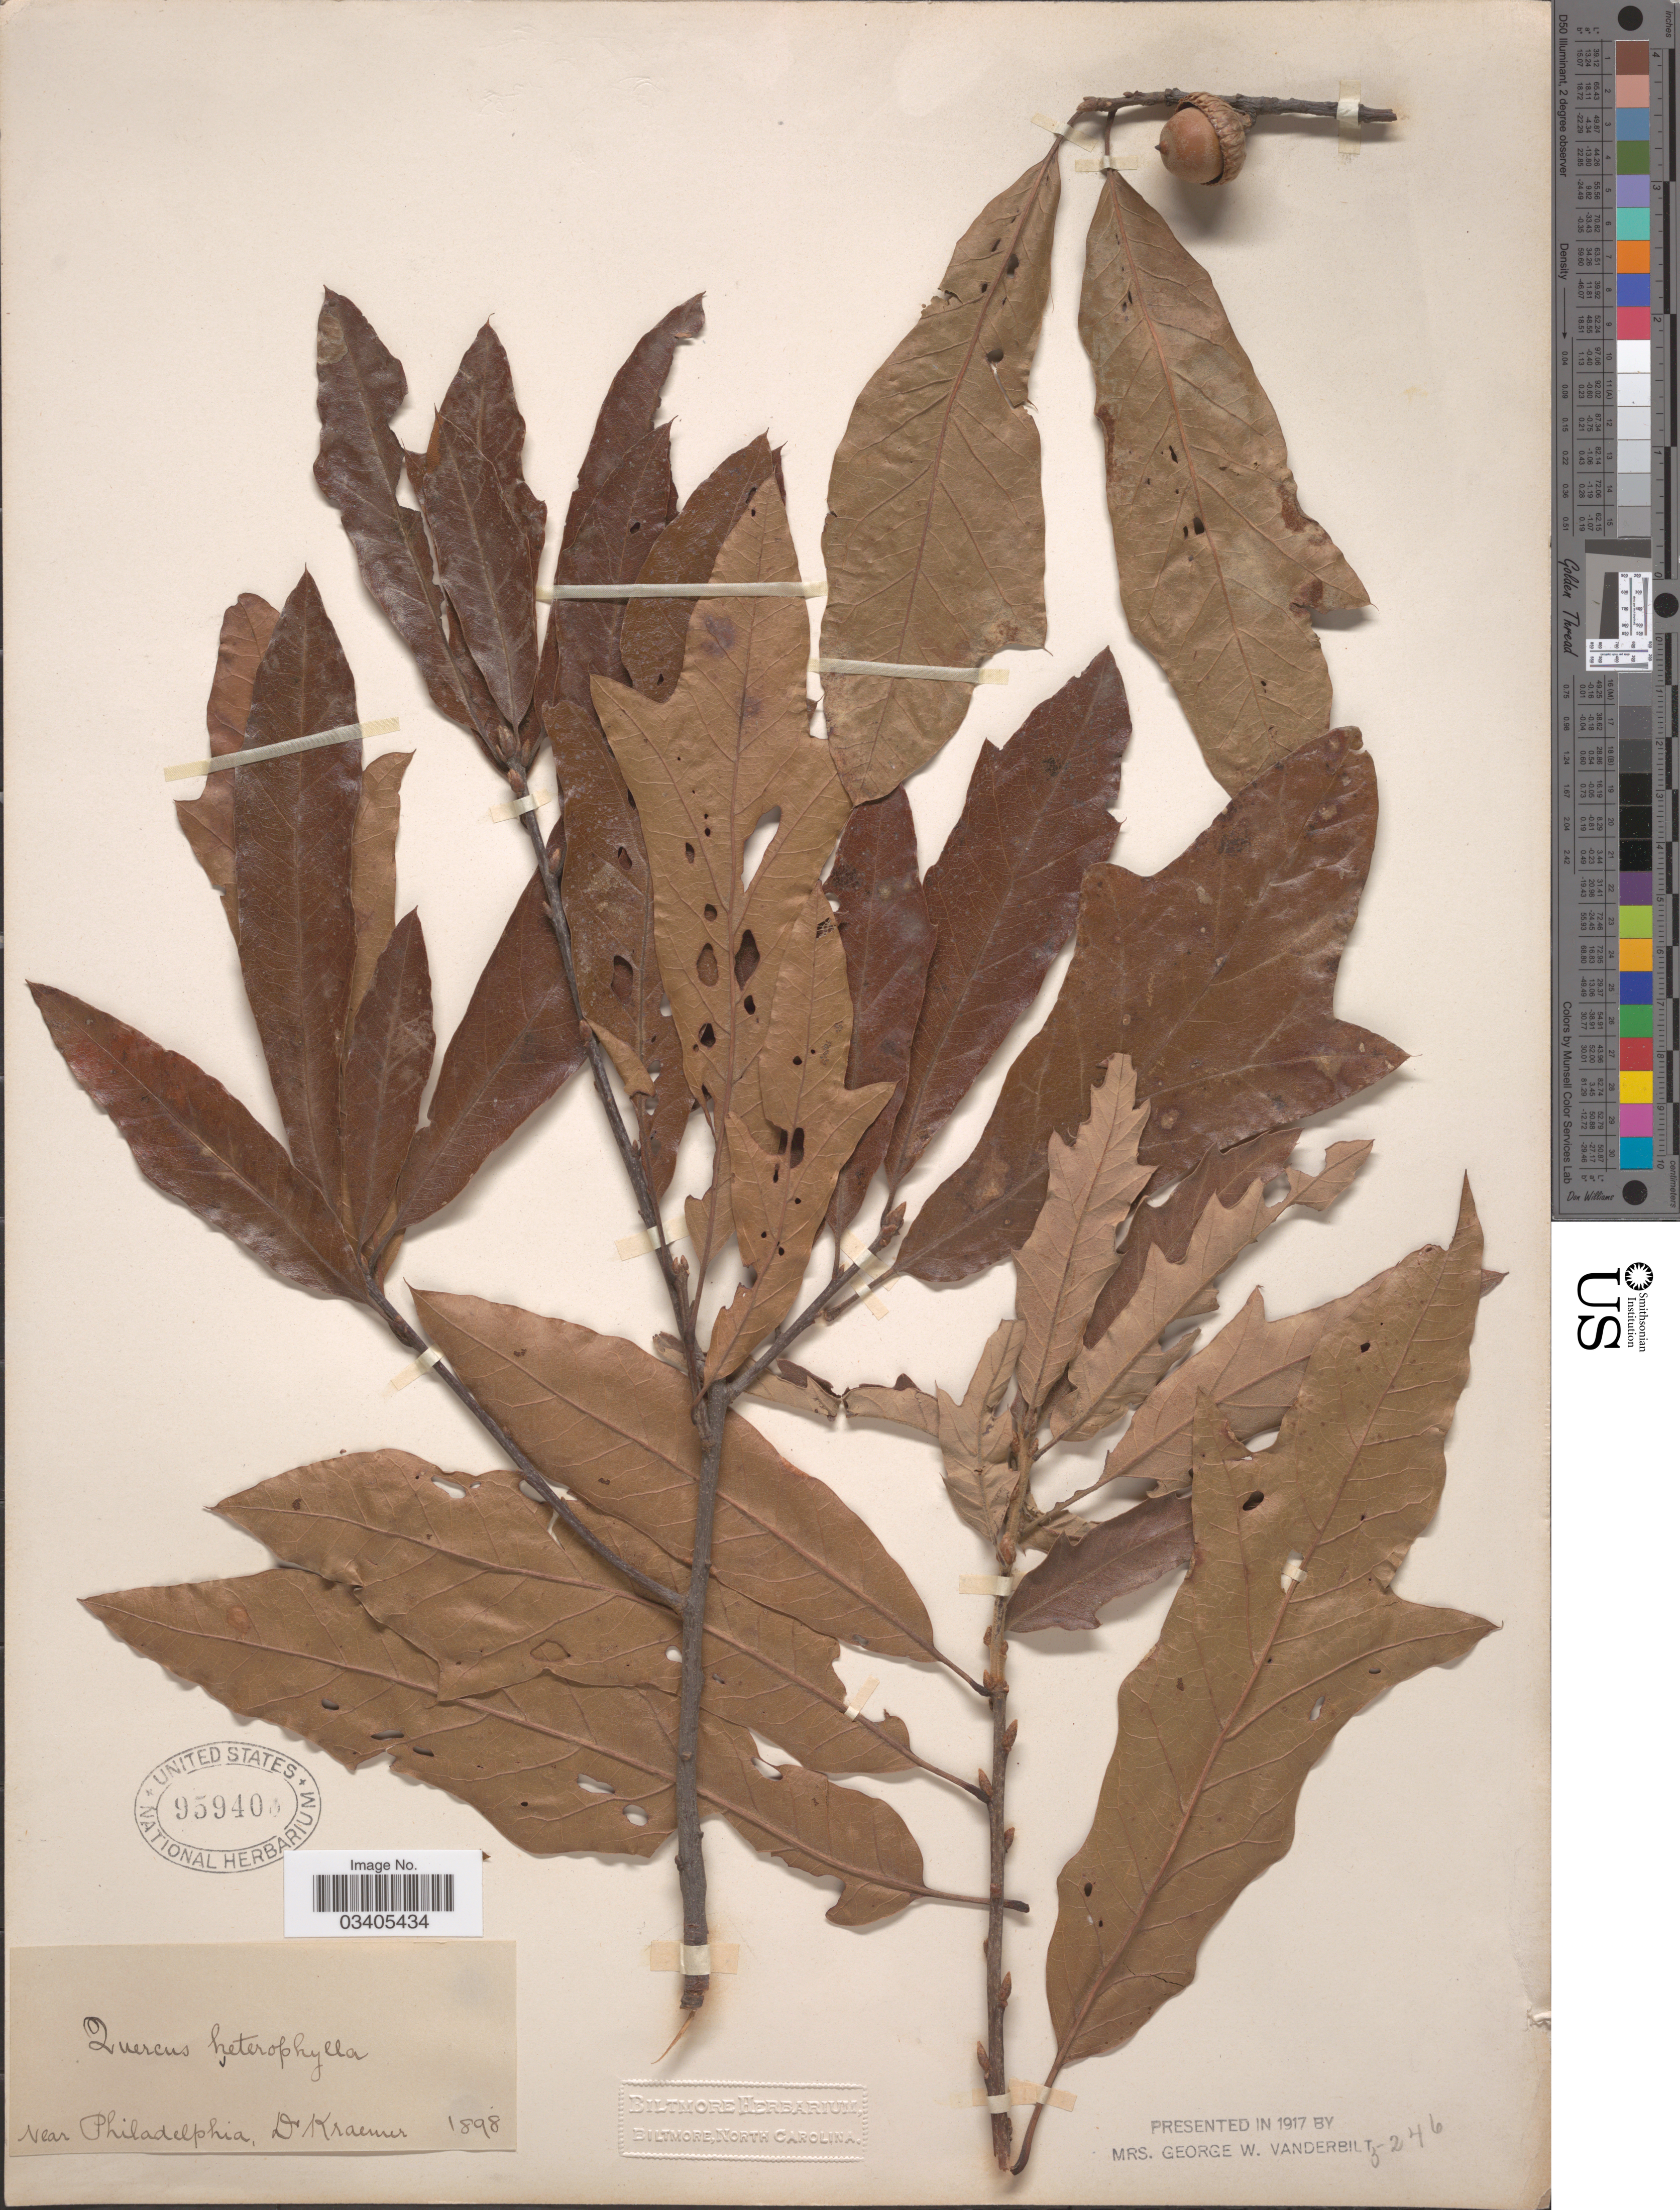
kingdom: Plantae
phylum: Tracheophyta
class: Magnoliopsida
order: Fagales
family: Fagaceae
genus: Quercus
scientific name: Quercus x heterophylla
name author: Michx.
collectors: Kraemer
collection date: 1898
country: United States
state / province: Pennsylvania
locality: Near Philadelphia.